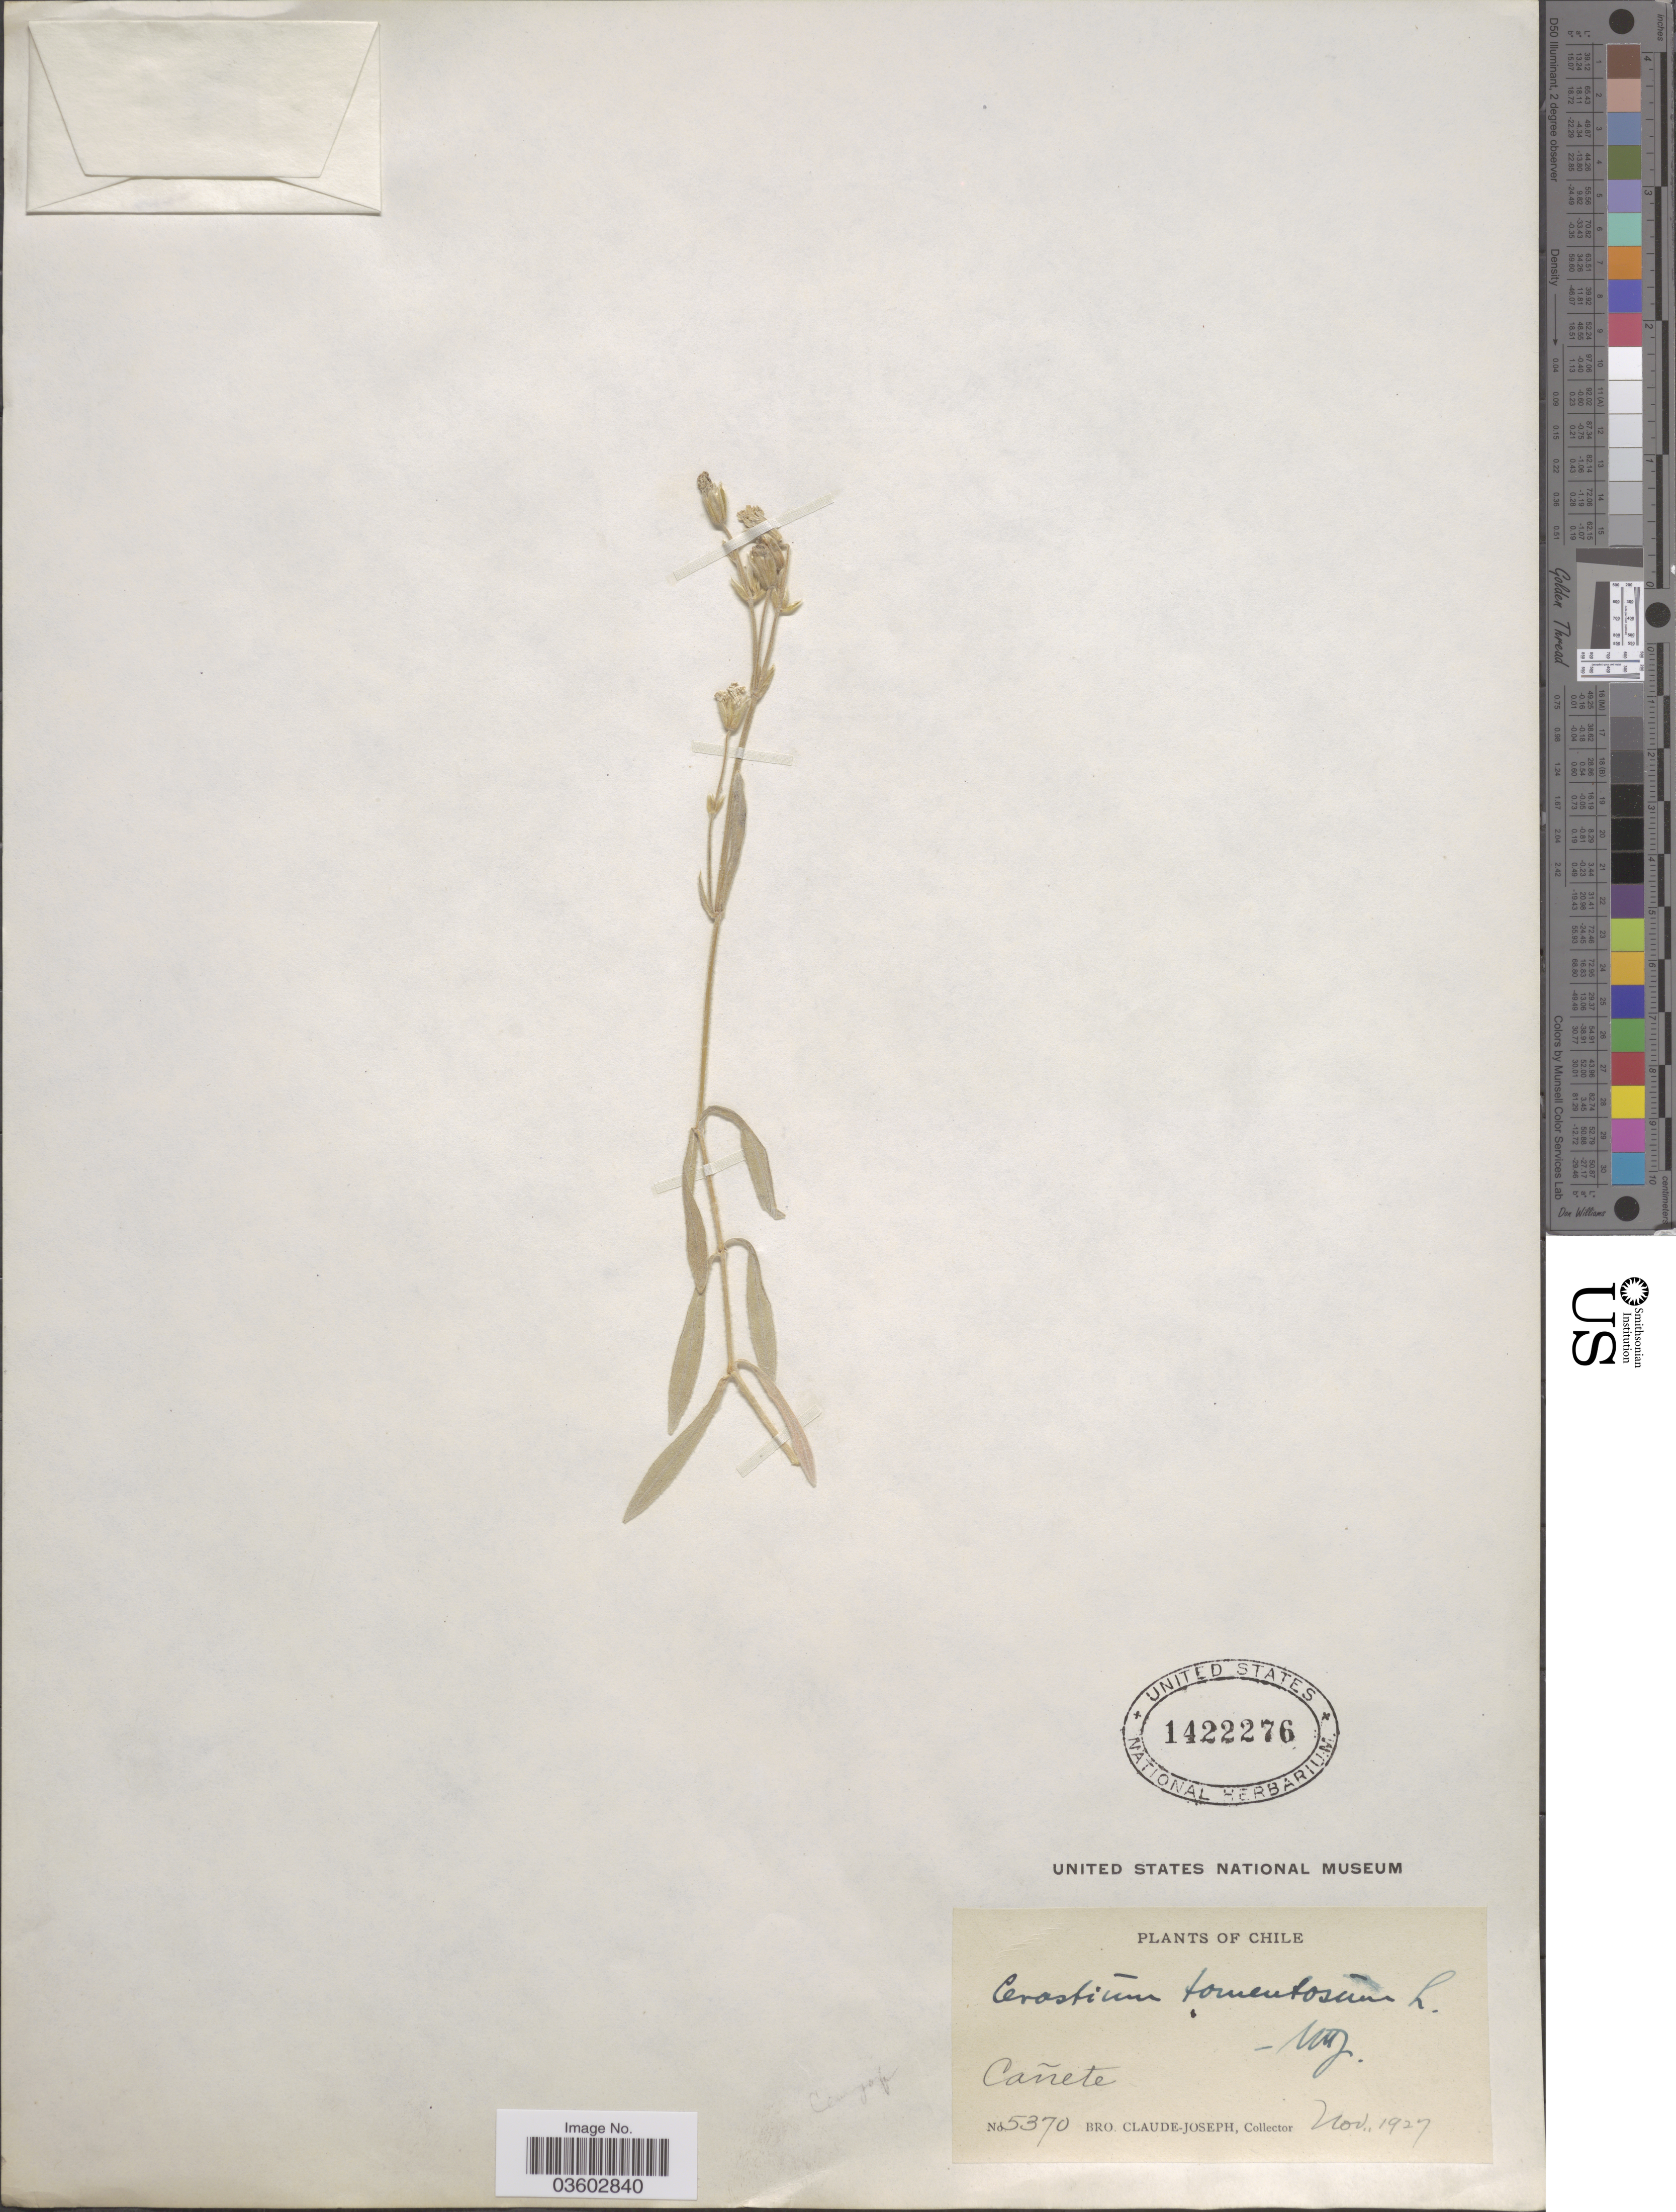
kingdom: Plantae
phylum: Tracheophyta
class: Magnoliopsida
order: Caryophyllales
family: Caryophyllaceae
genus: Cerastium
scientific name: Cerastium tomentosum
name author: L.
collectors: Bro. Claude-Joseph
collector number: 5370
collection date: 1927-11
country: Chile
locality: Cañete,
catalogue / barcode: US 1422276